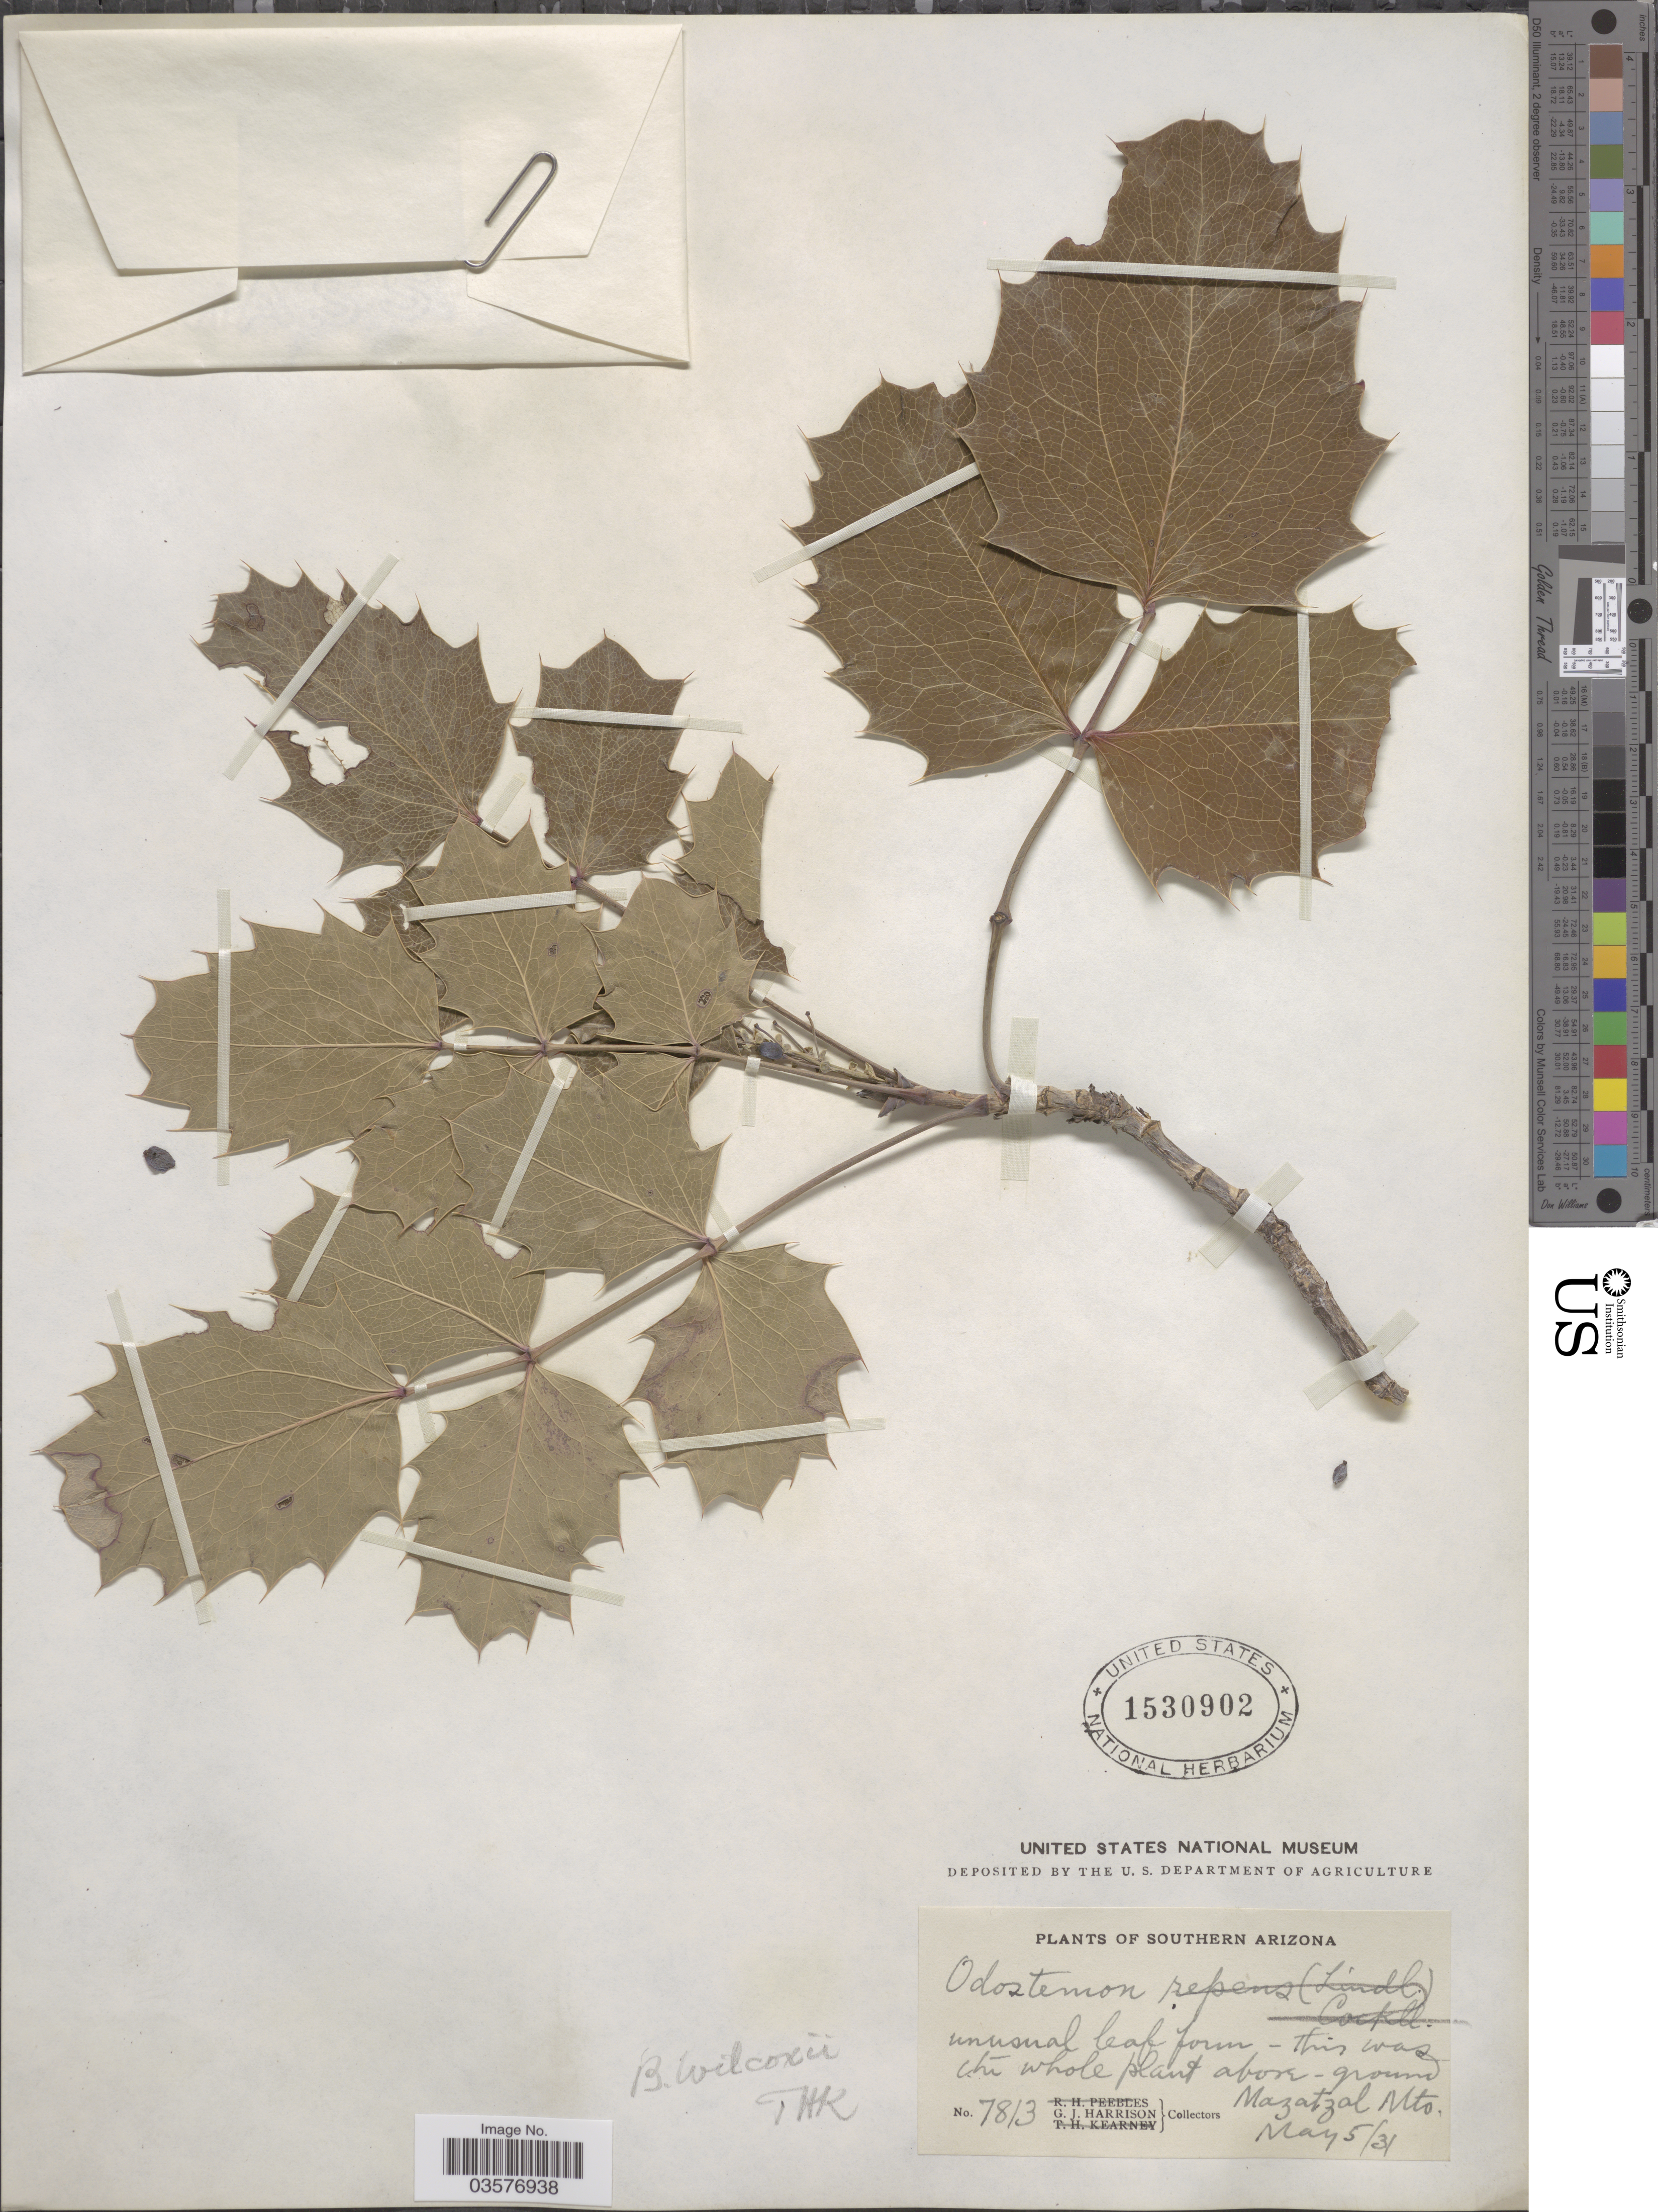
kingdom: Plantae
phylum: Tracheophyta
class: Magnoliopsida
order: Ranunculales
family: Berberidaceae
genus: Mahonia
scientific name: Mahonia wilcoxii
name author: (Kearney) Rehder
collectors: G. J. Harrison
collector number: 7813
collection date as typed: Transcribed d/m/y: 5/5/31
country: United States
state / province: Arizona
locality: Southern Arizona. Mazatzal Mts.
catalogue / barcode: US 1530902